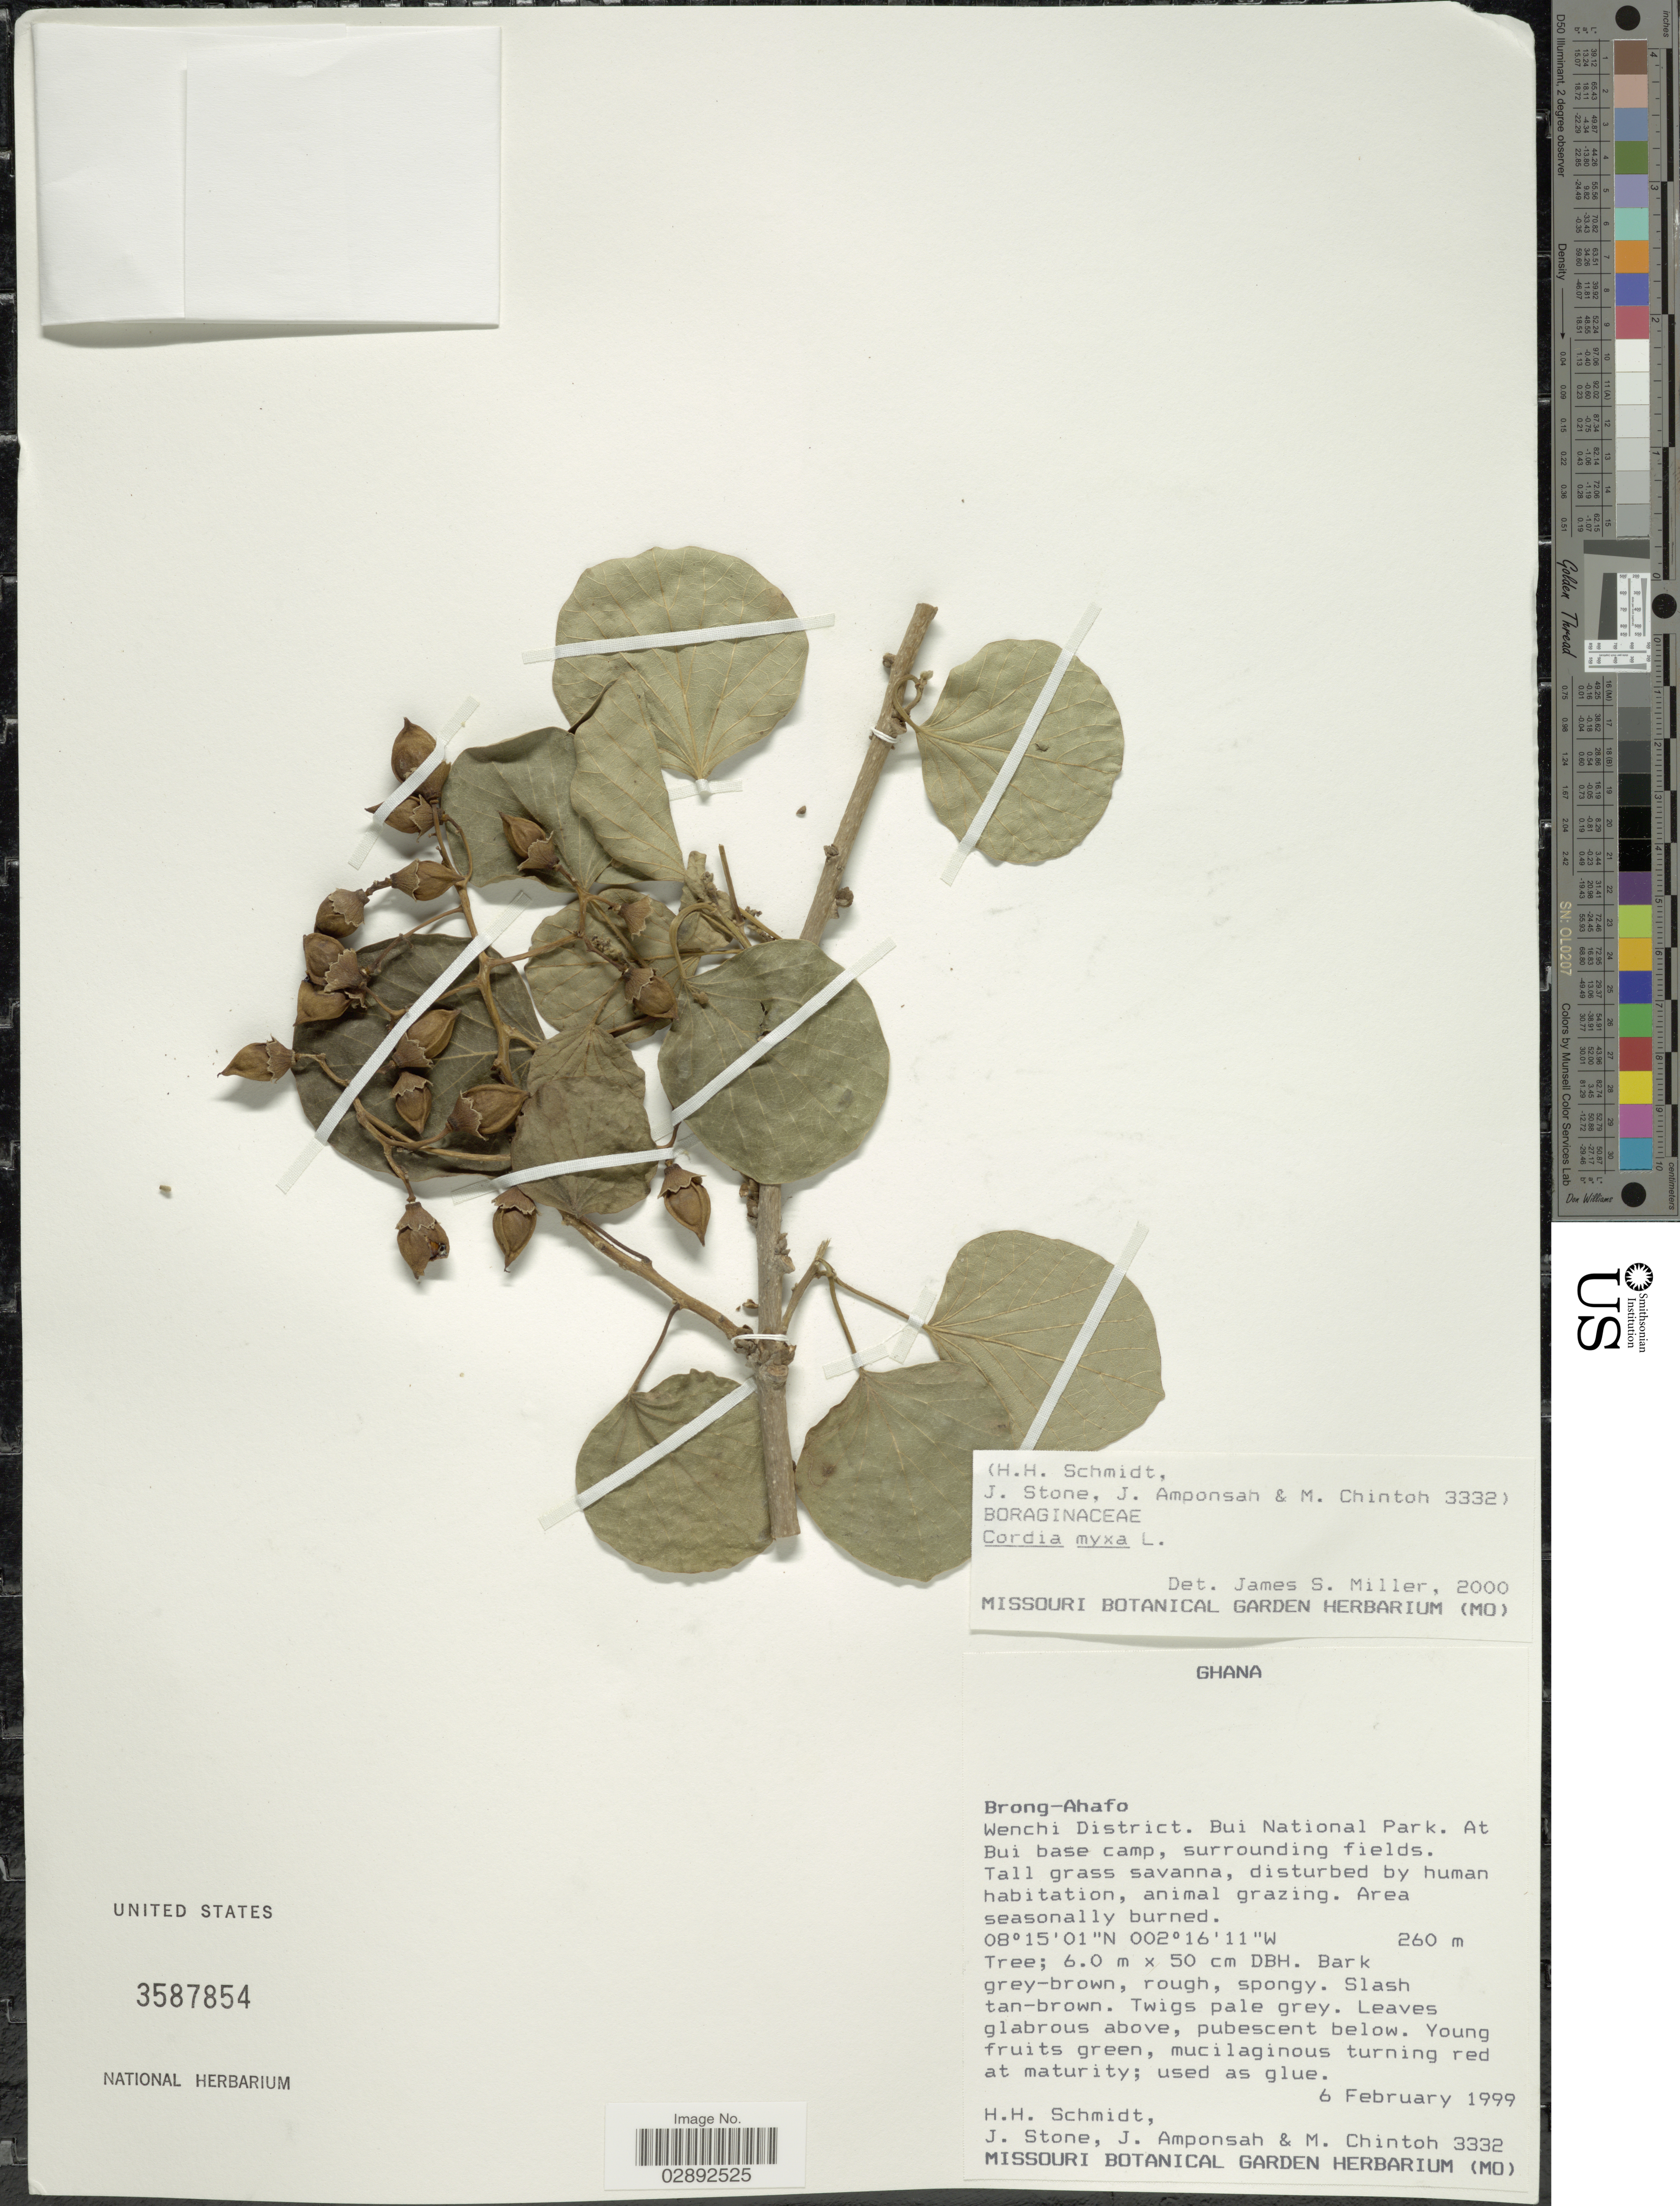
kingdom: Plantae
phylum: Tracheophyta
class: Magnoliopsida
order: Boraginales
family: Cordiaceae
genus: Cordia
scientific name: Cordia myxa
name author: L.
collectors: H. H. Schmidt, J. Stone, J. Amponsah & M. Chintoh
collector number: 3332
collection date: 1999-02-06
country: Ghana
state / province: Brong-Ahafo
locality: Wenchi District. Bui National Park. At Bui base camp.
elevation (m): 260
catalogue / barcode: US 3587854